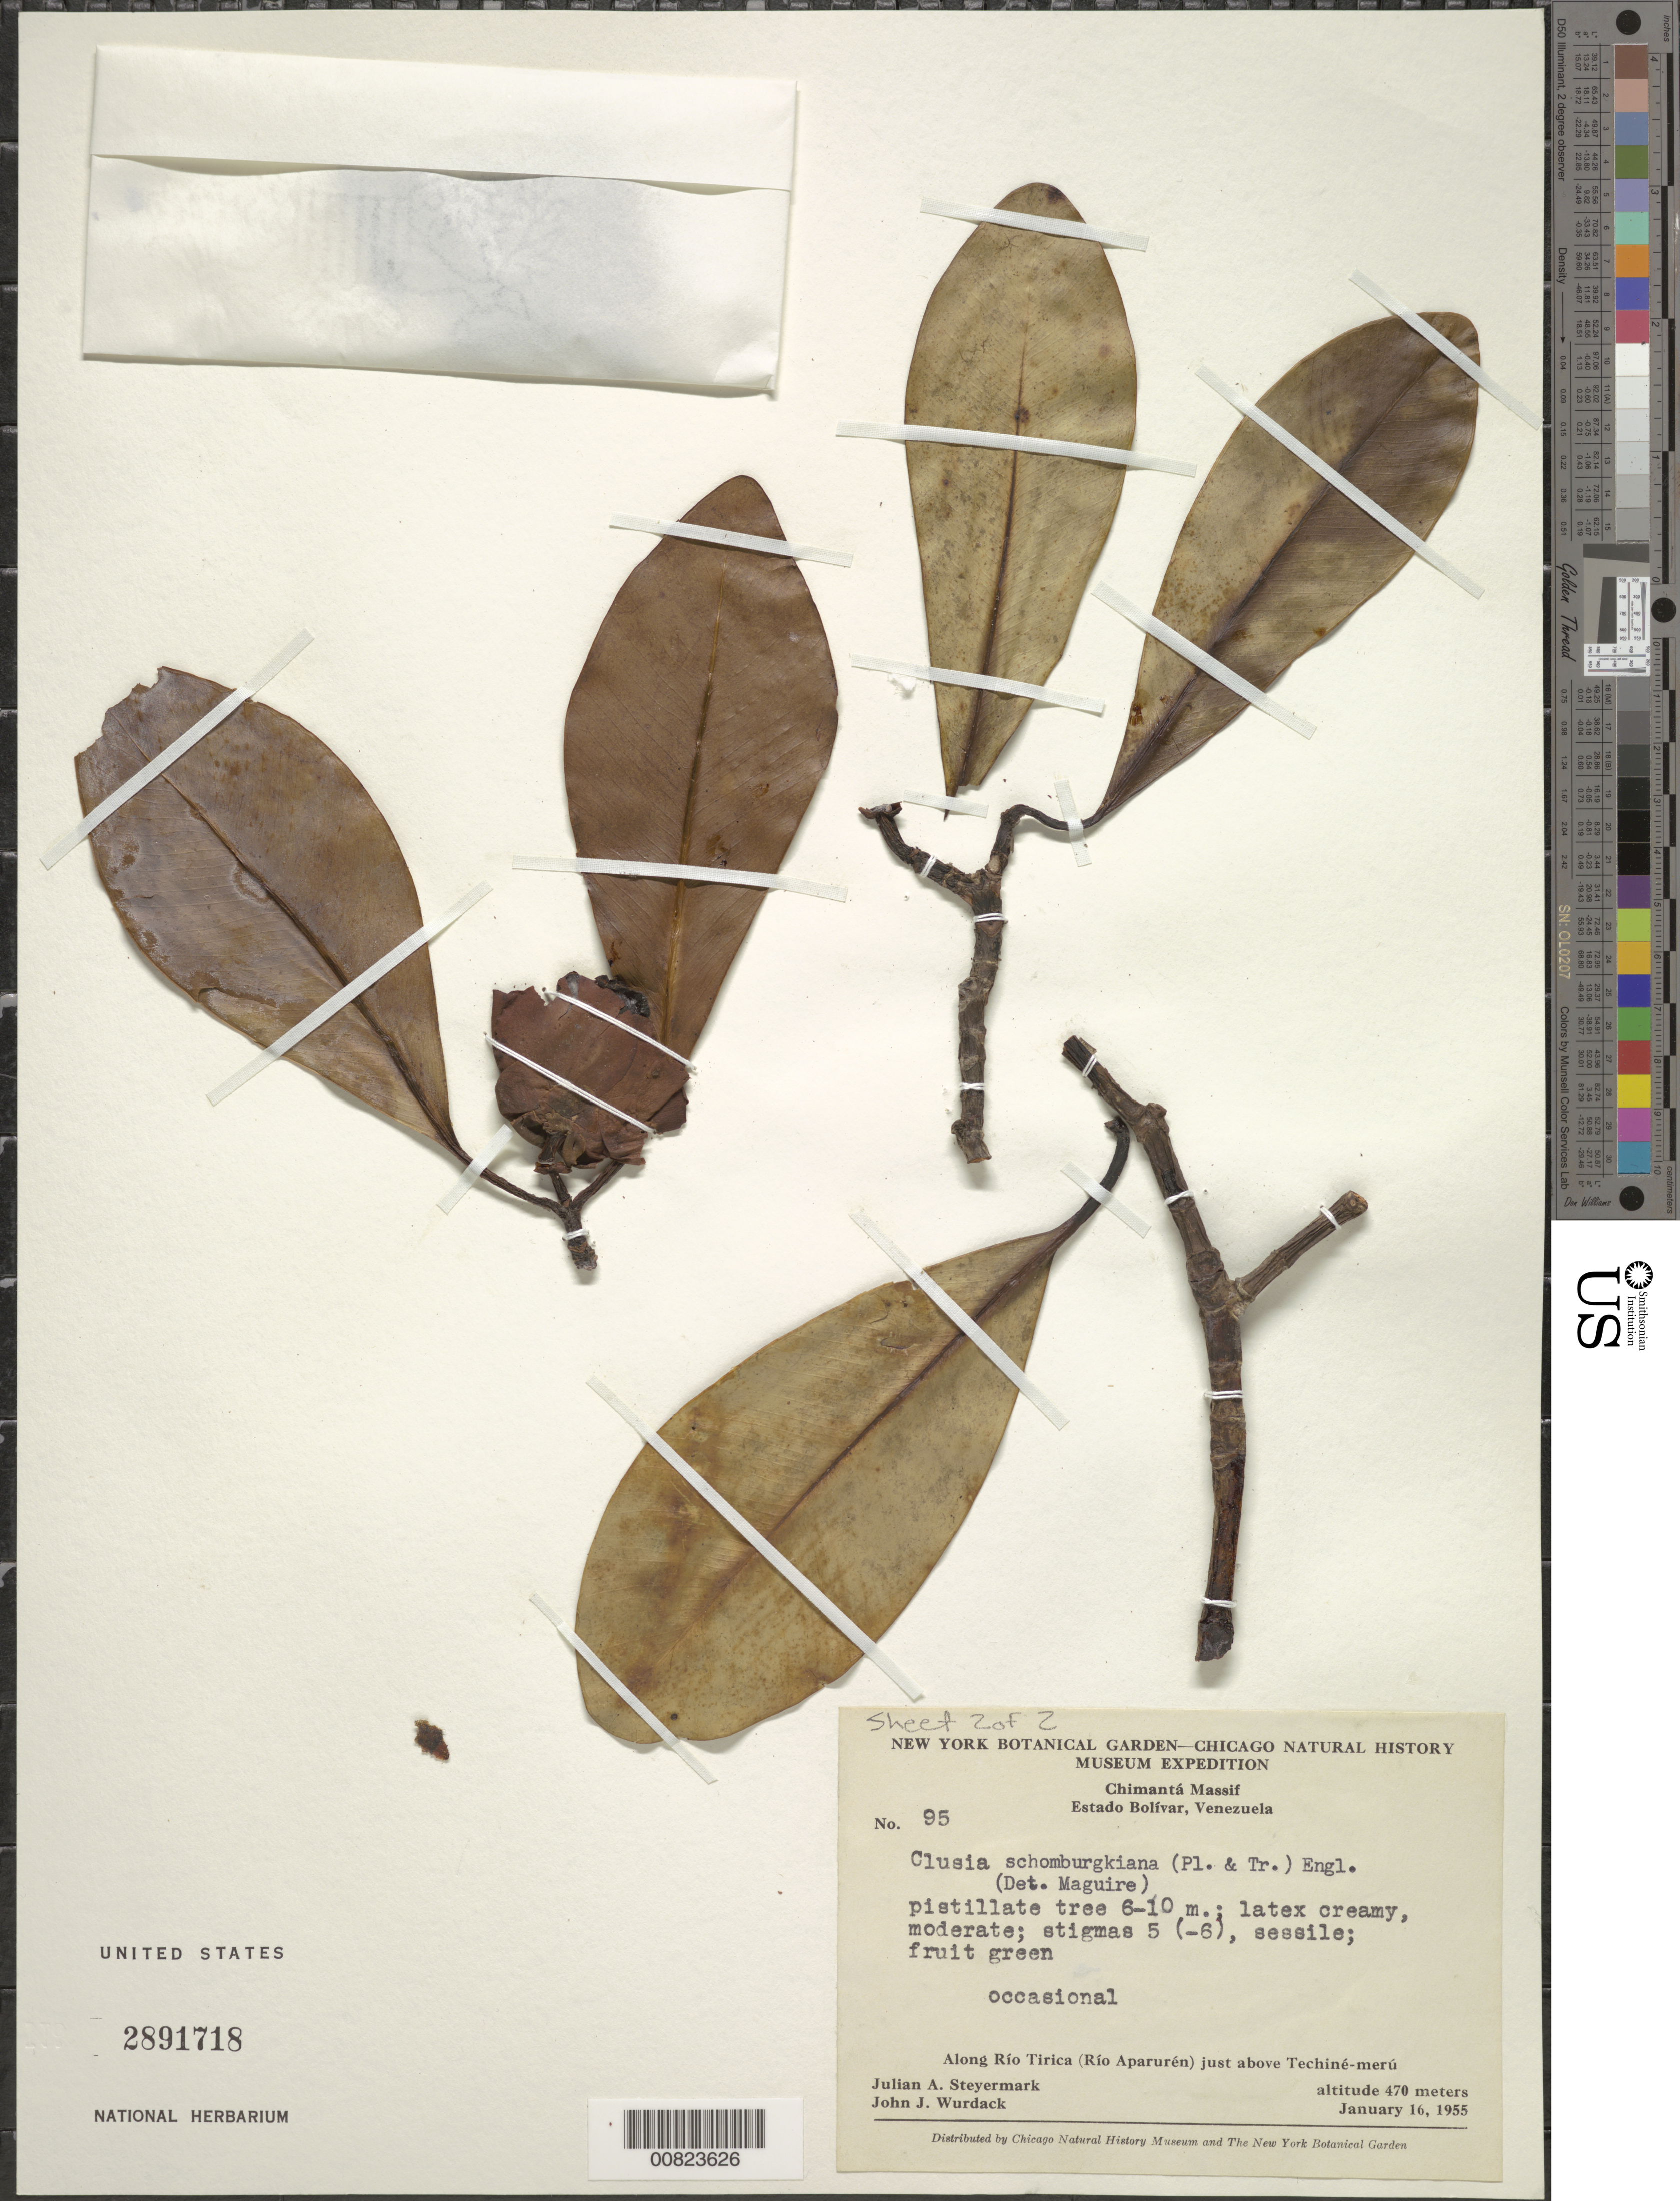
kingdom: Plantae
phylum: Tracheophyta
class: Magnoliopsida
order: Malpighiales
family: Clusiaceae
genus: Clusia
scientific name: Clusia schomburgkiana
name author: (Planch. & Triana) Benth. ex Engl.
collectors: J. Steyermark & J. J. Wurdack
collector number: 95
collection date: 1955-01-16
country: Venezuela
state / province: Bolivar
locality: Chimantá Massif, Along Río Tirica (Río Aparurén) just above Techiné-merú.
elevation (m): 470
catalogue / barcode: US 2891718